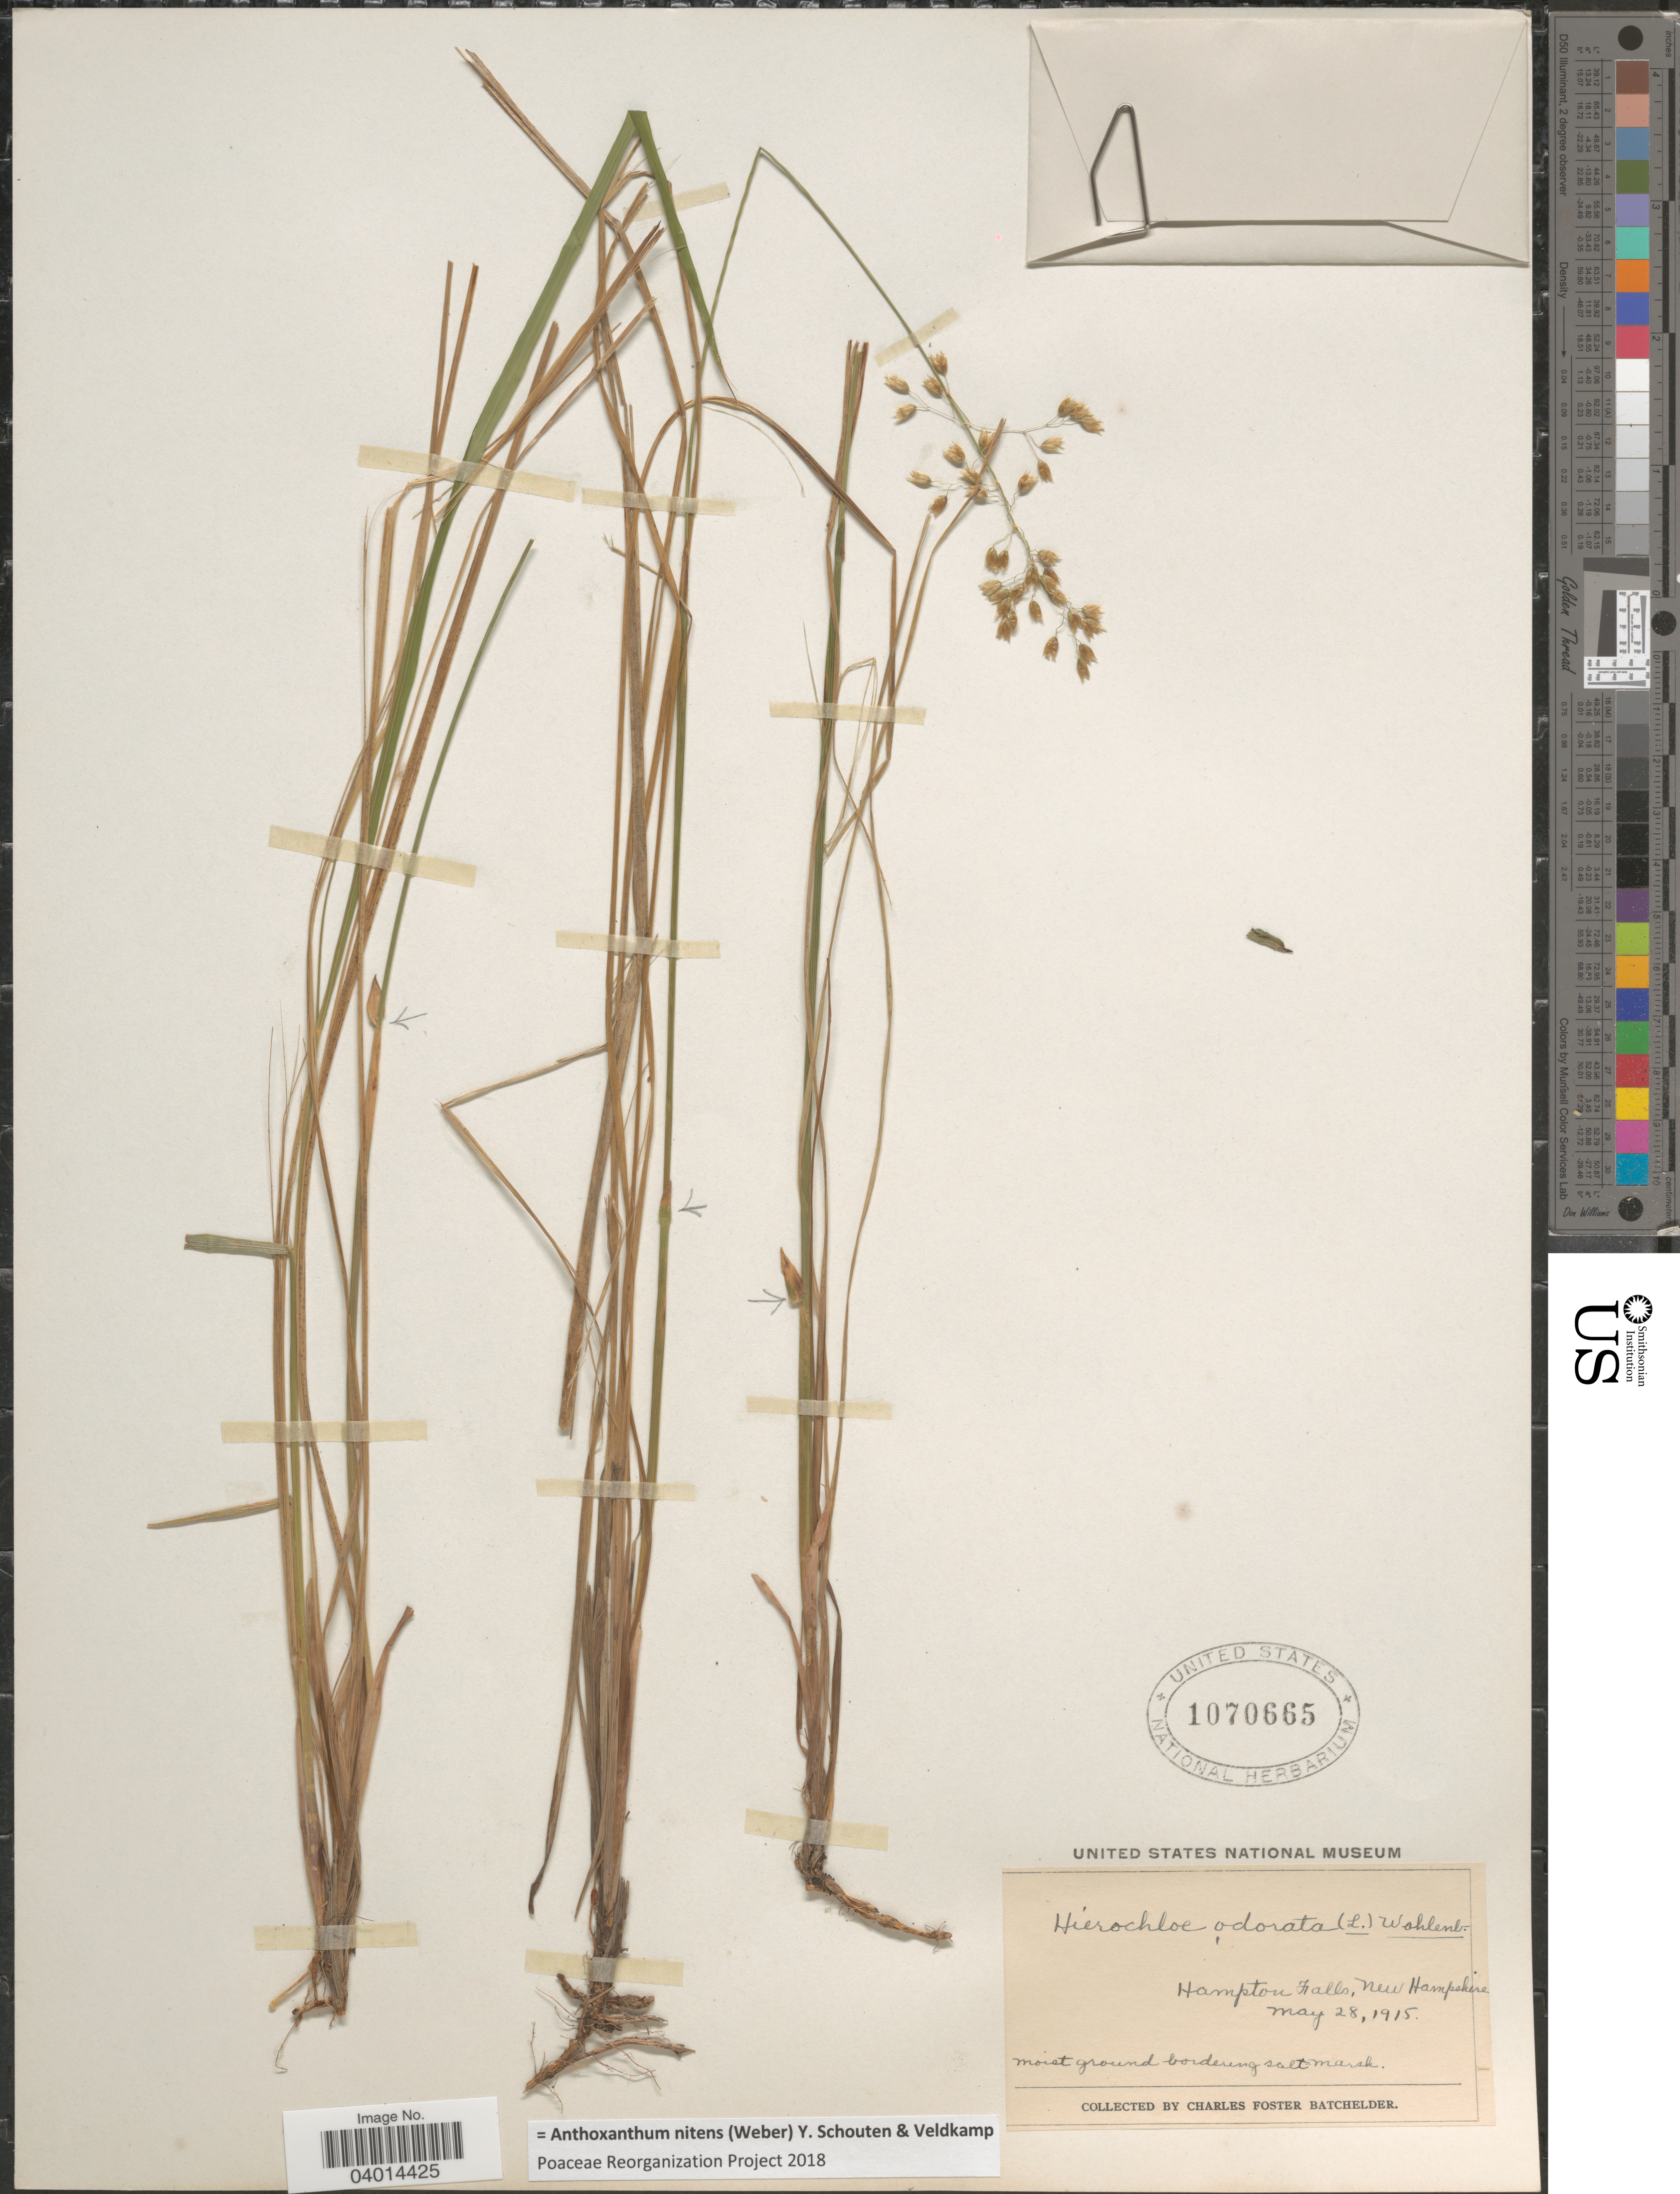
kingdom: Plantae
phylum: Tracheophyta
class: Liliopsida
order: Poales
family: Poaceae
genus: Anthoxanthum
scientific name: Anthoxanthum nitens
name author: (G.H. Weber) R.T.A. Schouten & Veldkamp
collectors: C. Batchelder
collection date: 1915-05-28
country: United States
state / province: New Hampshire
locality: Hampton Falls.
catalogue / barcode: US 1070665